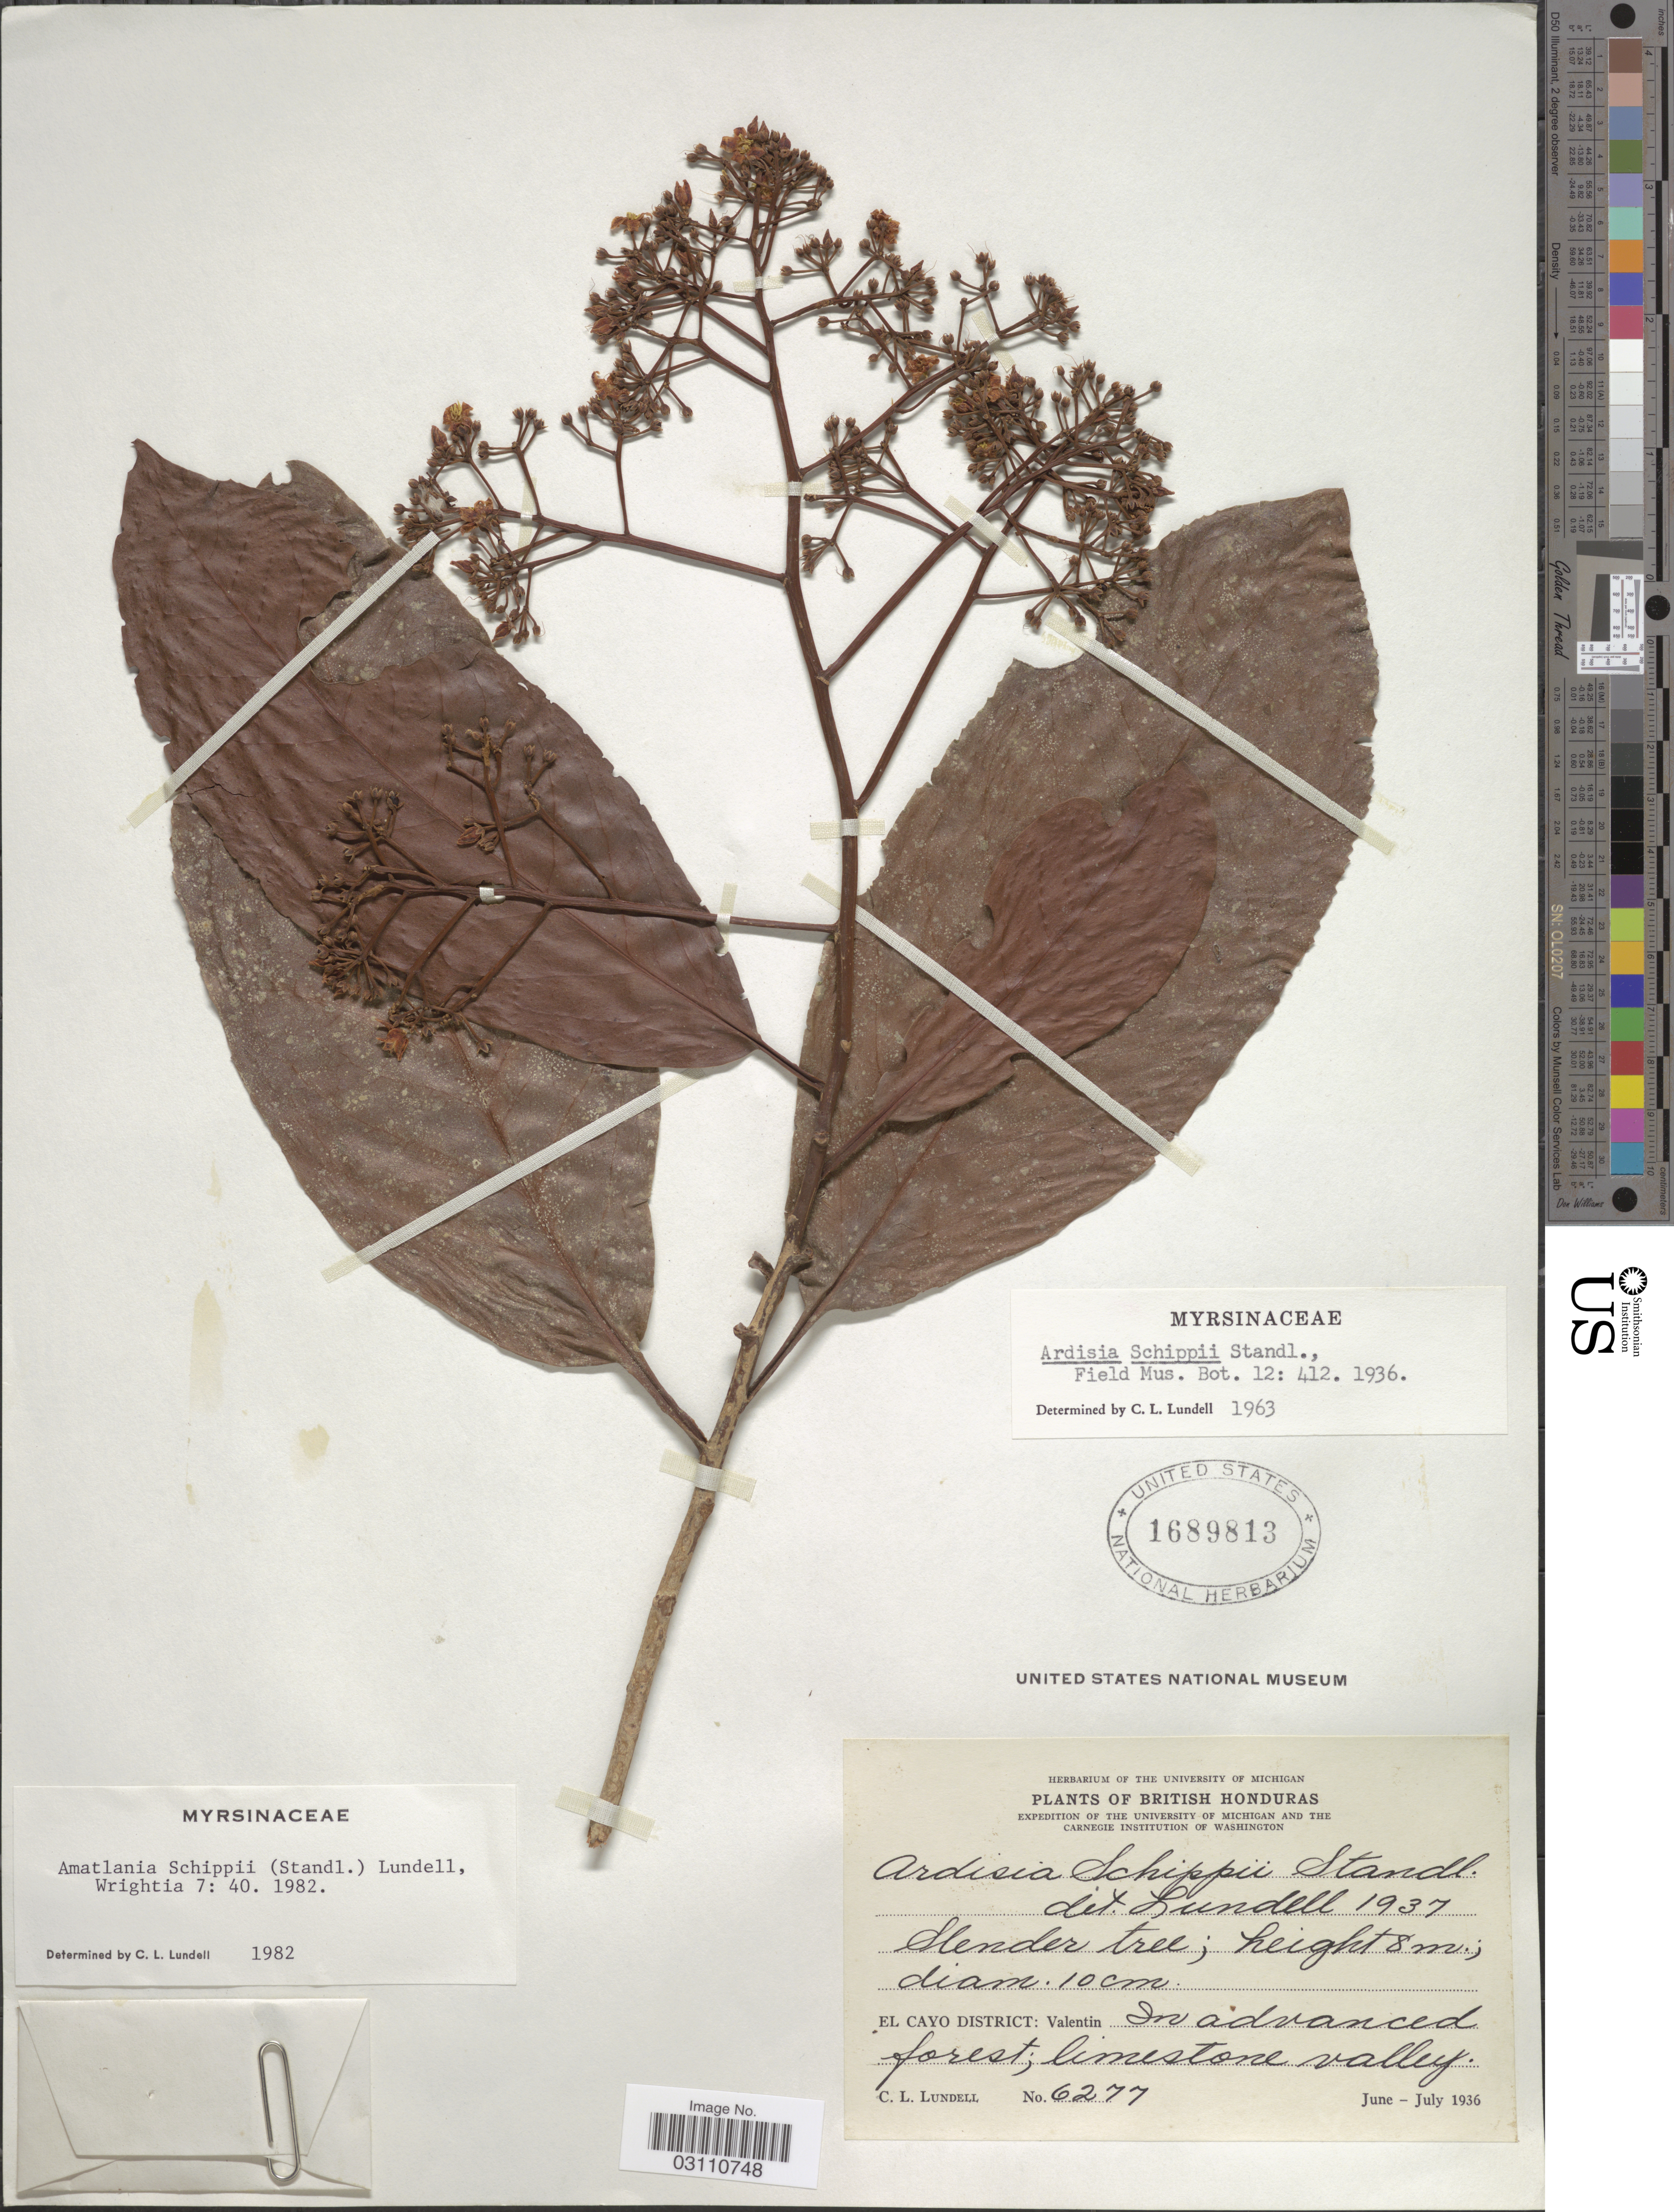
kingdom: Plantae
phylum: Tracheophyta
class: Magnoliopsida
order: Ericales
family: Primulaceae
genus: Ardisia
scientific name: Ardisia schippii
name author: Standl.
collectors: C. L. Lundell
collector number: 6277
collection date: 1936-06/1936-07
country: Belize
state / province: Cayo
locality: British Honduras. El Cayo District: Valentin.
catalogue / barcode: US 1689813